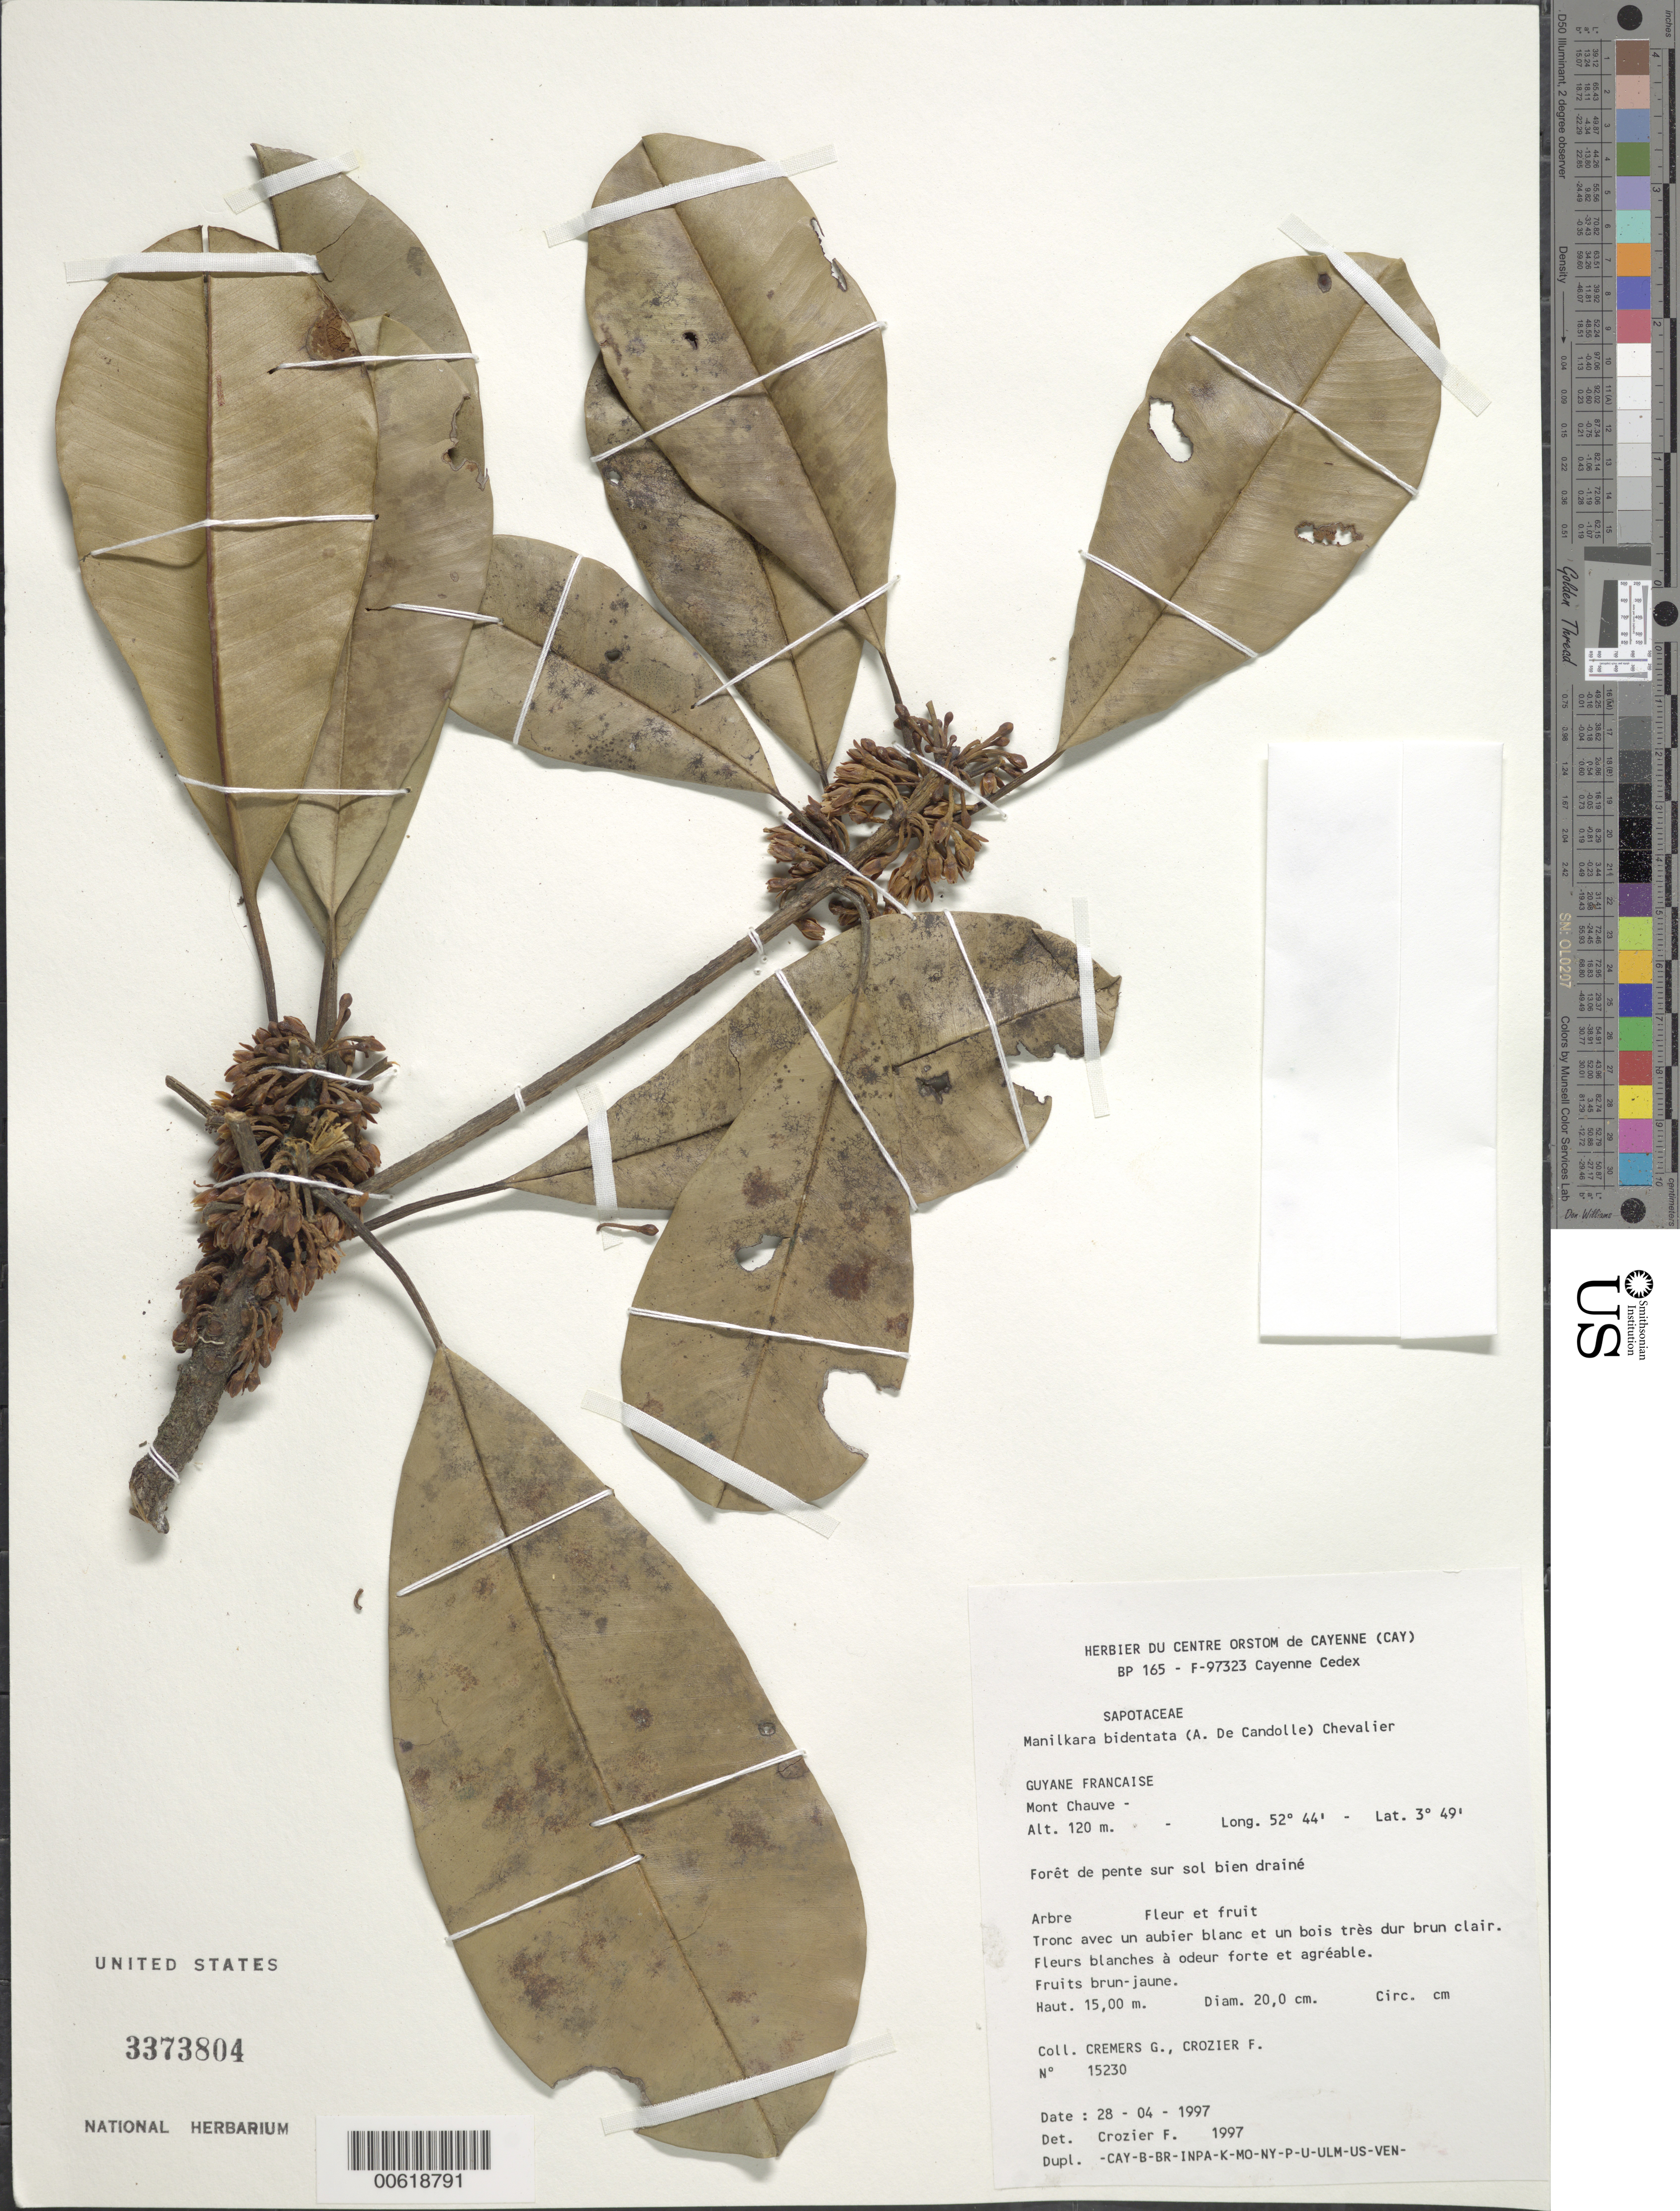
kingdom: Plantae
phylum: Tracheophyta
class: Magnoliopsida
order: Ericales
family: Sapotaceae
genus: Manilkara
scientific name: Manilkara bidentata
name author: (A. DC.) A. Chev.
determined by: Crozier, F.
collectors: G. Cremers & F. Crozier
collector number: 15230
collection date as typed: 28-Apr-97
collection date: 1997-04-28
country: French Guiana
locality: Mont Chauve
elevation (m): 120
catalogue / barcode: US 3373804